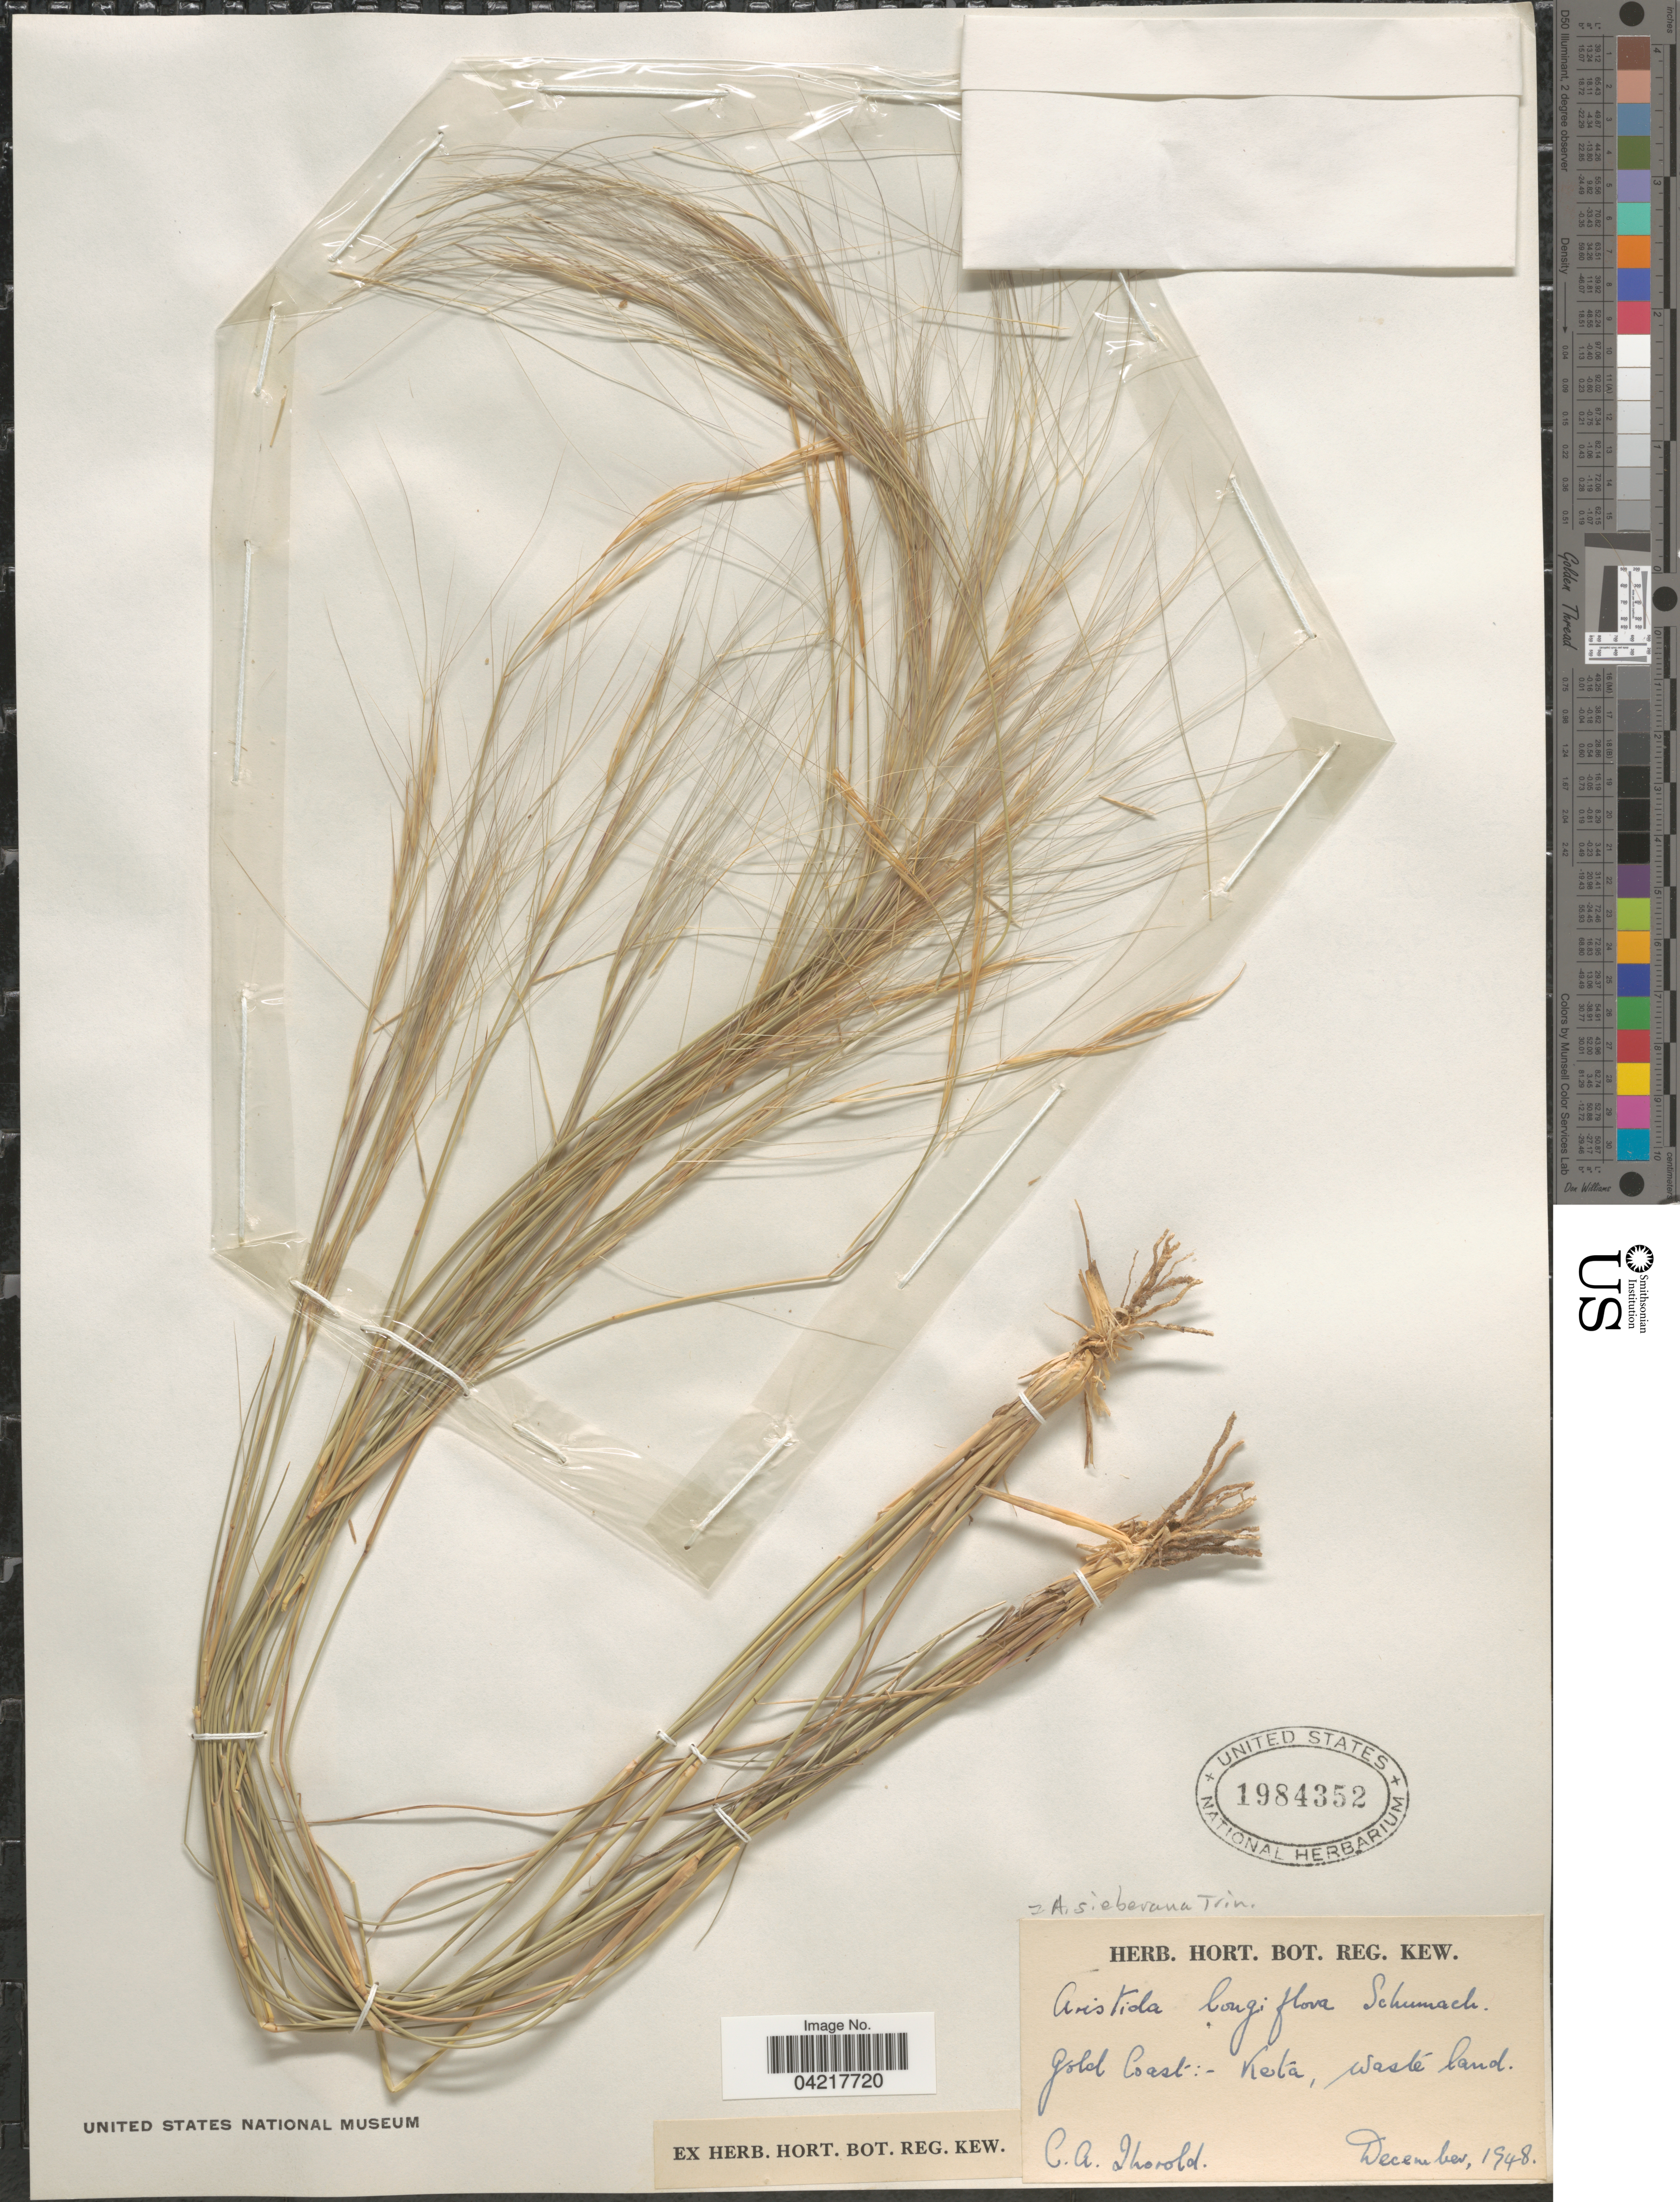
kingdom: Plantae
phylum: Tracheophyta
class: Liliopsida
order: Poales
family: Poaceae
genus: Aristida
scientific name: Aristida sieberiana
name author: Trin. ex Spreng.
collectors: C. Thorold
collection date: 1948-12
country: Ghana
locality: Gold Coast: Kota, waste land.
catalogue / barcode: US 1984352